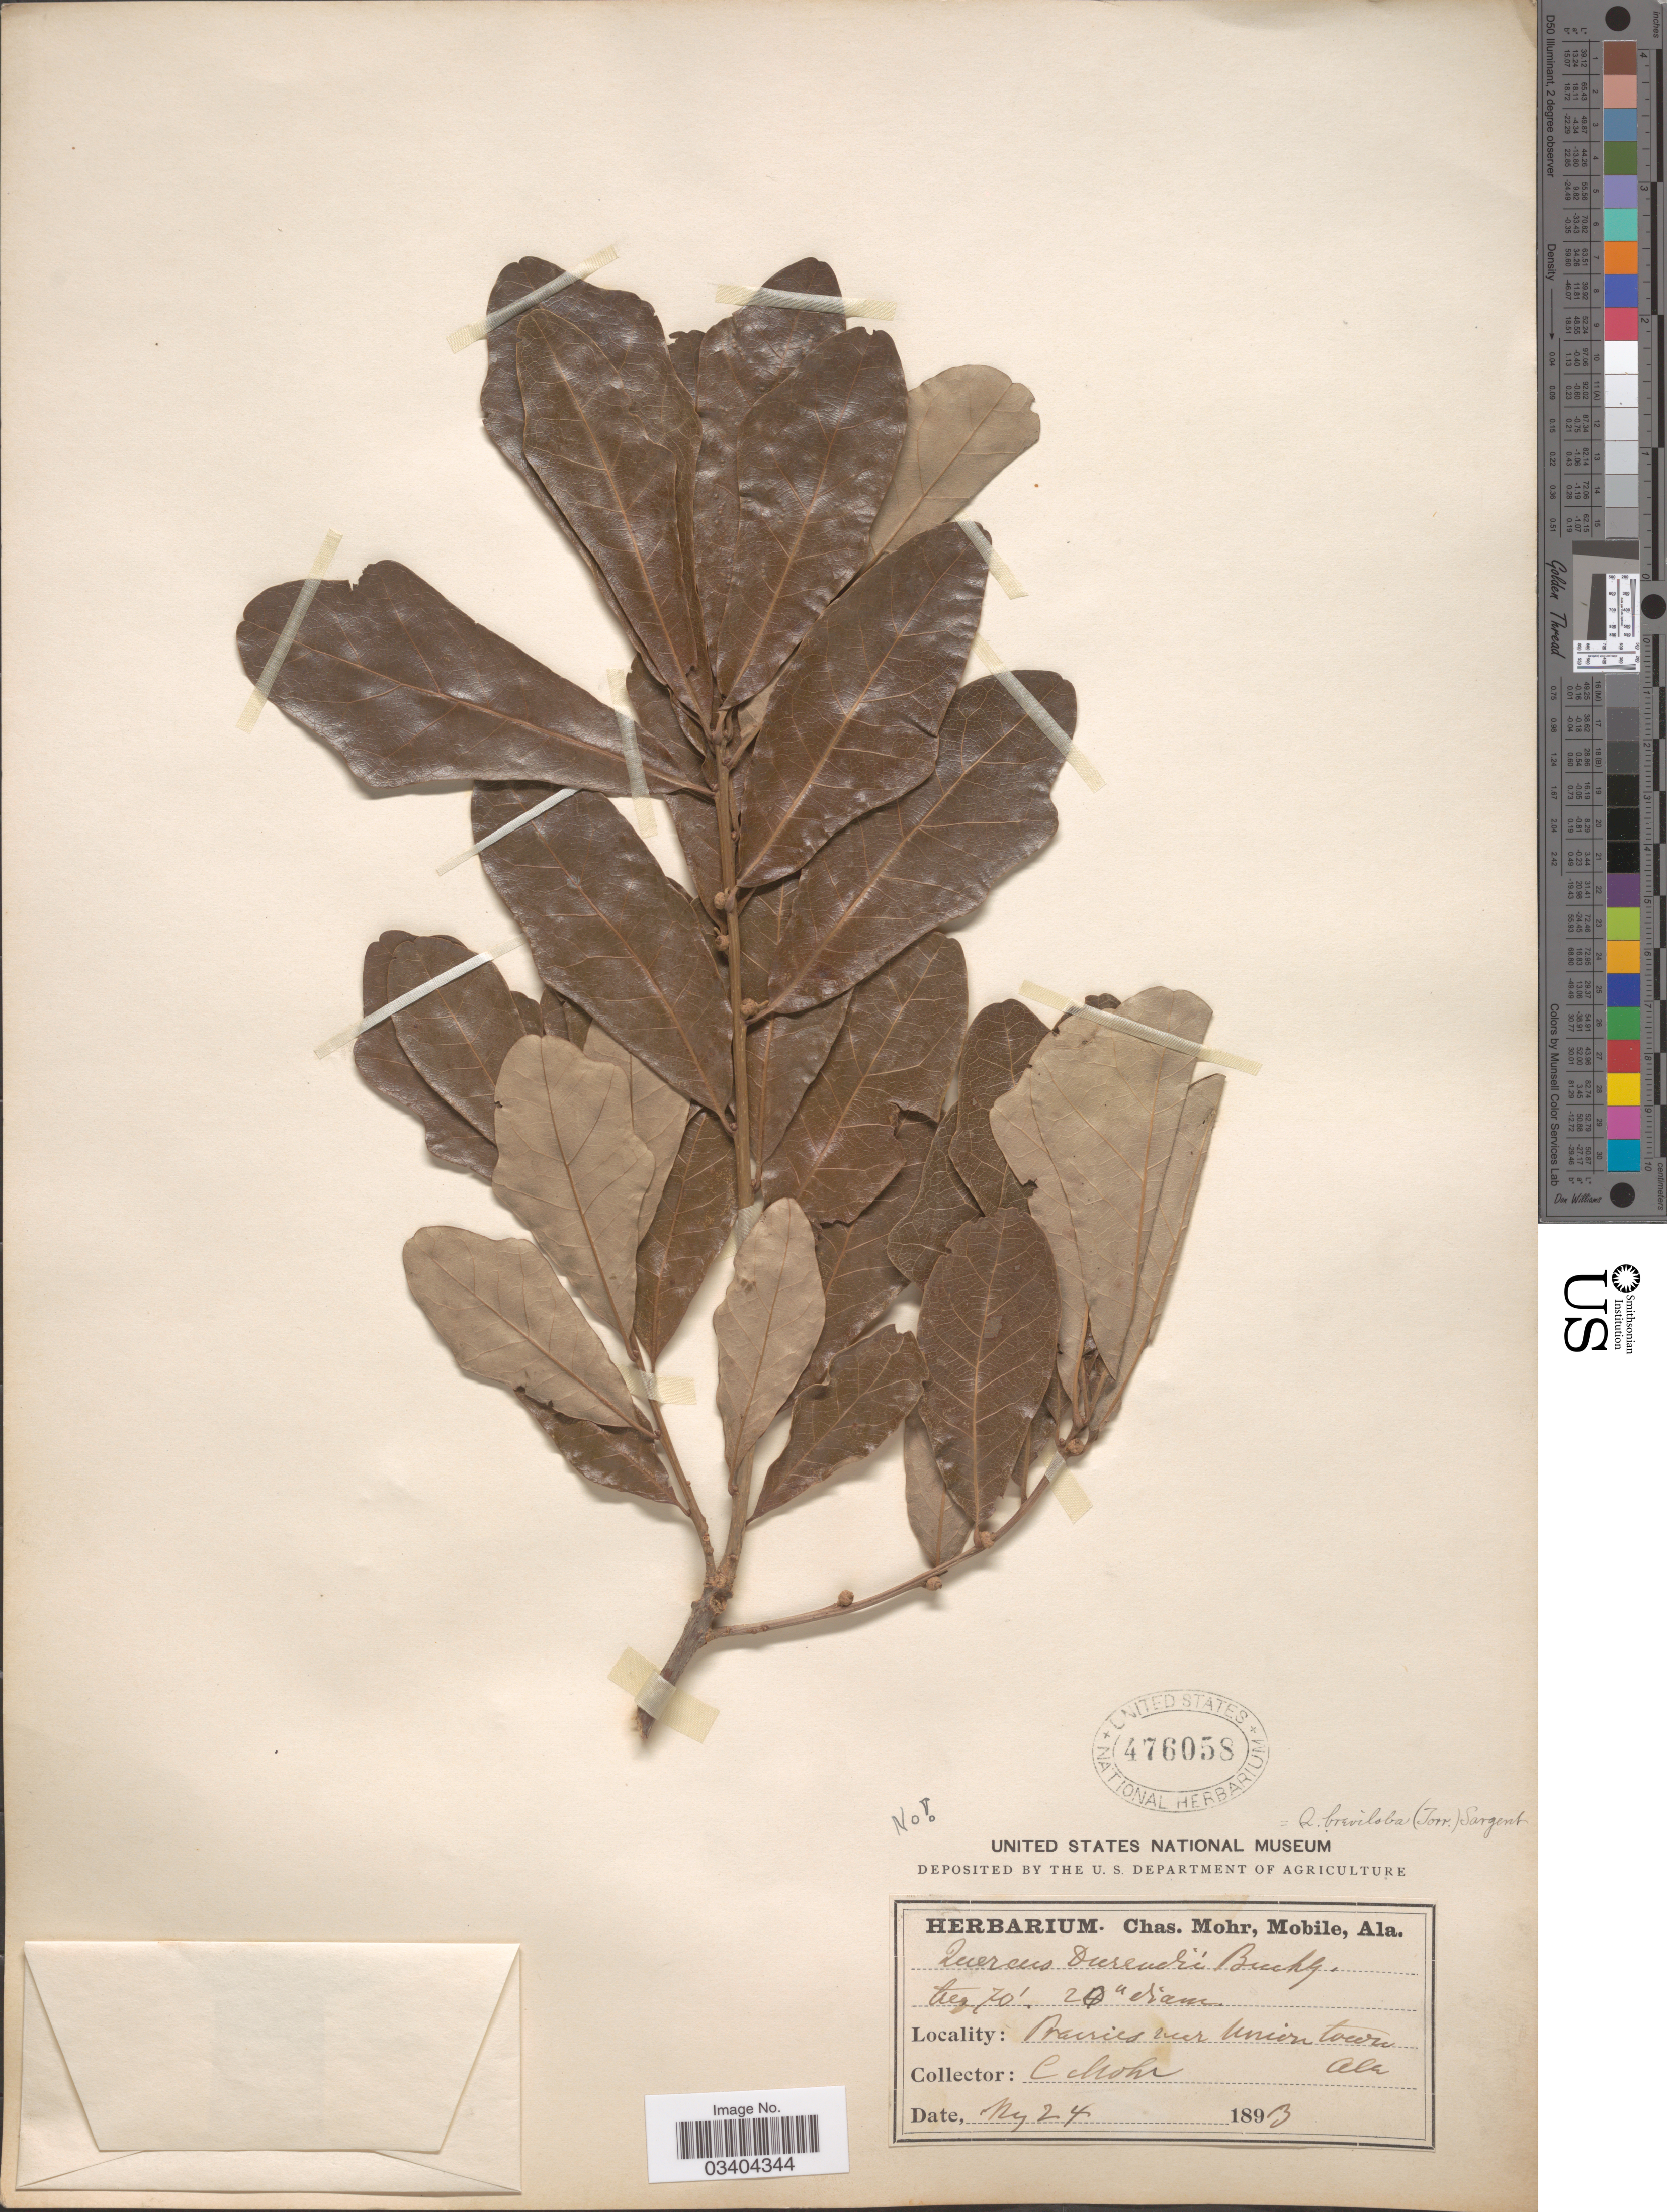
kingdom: Plantae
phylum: Tracheophyta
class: Magnoliopsida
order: Fagales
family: Fagaceae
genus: Quercus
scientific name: Quercus durandii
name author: Buckley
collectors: Mohr, C. T. (herbarium)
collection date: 1893-05-24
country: United States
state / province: Alabama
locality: Prairies near Union town.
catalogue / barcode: US 476058